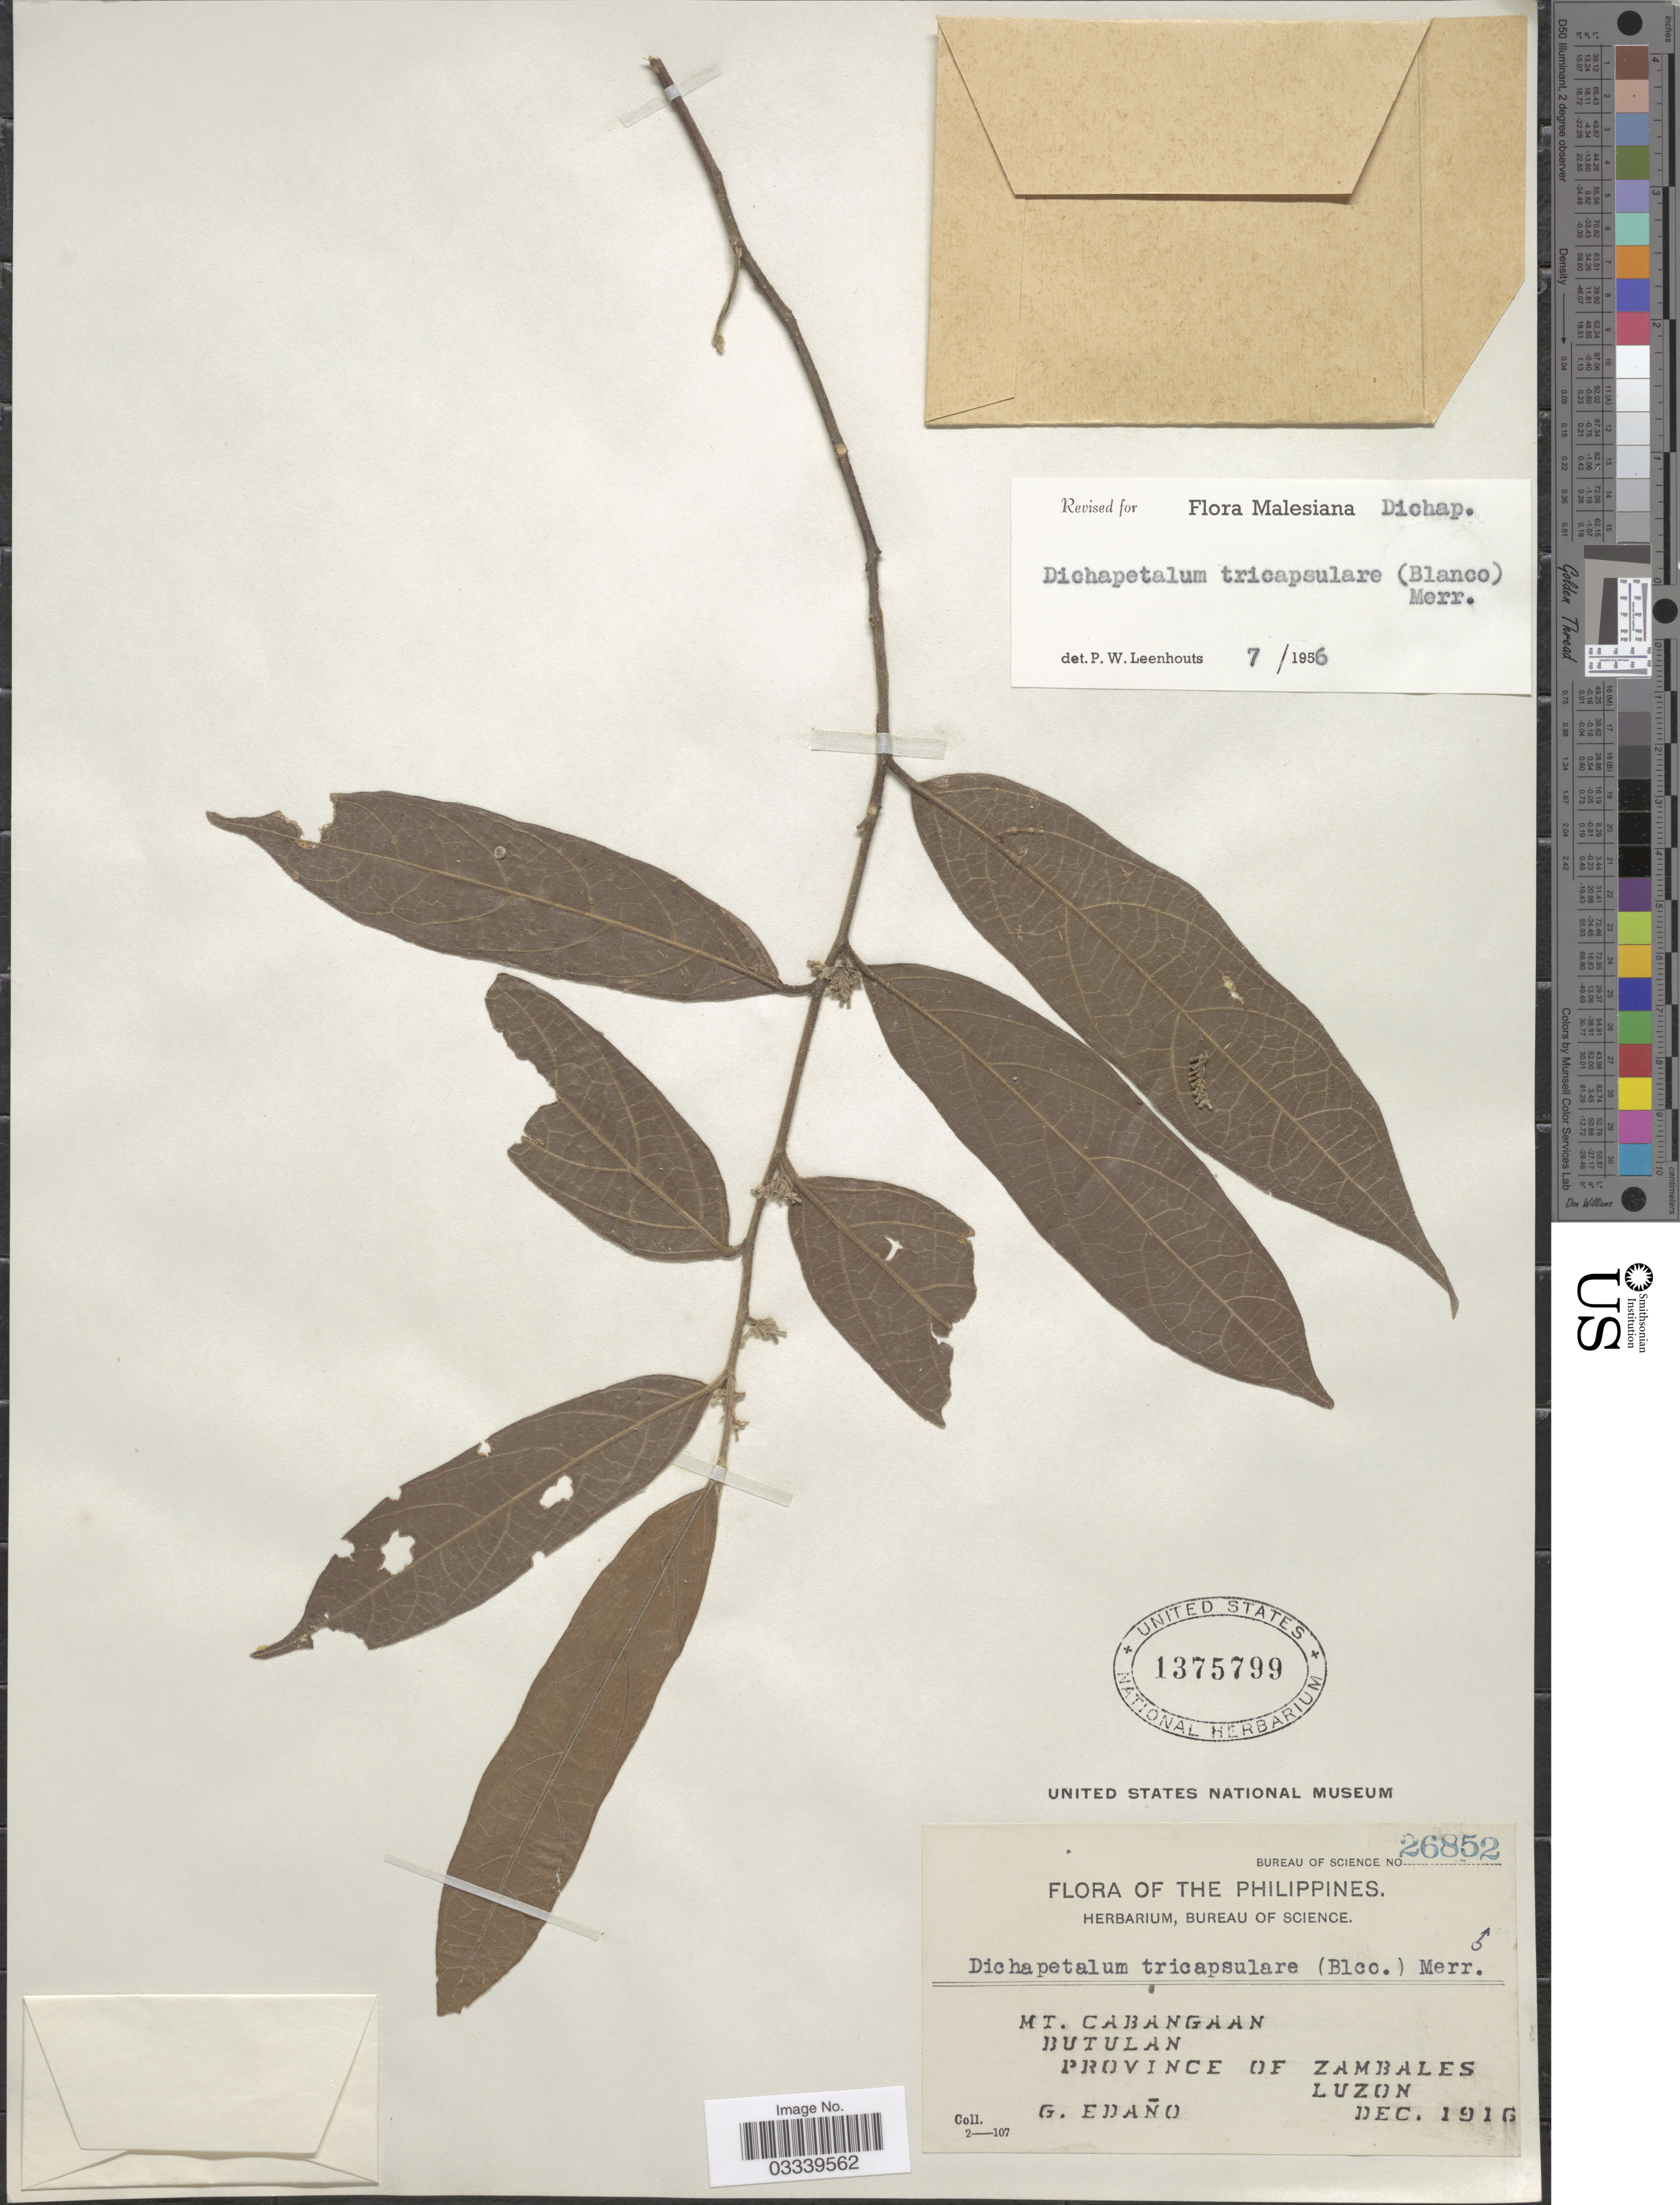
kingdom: Plantae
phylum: Tracheophyta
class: Magnoliopsida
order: Malpighiales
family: Dichapetalaceae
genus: Dichapetalum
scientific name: Dichapetalum tricapsulare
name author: (Blanco) Merr.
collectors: G. Edaño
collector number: Bureau of Science 26852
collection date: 1916-12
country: Philippines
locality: Mt. Cabangaan, Butulan. Province of Zambales, Luzon.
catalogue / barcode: US 1375799